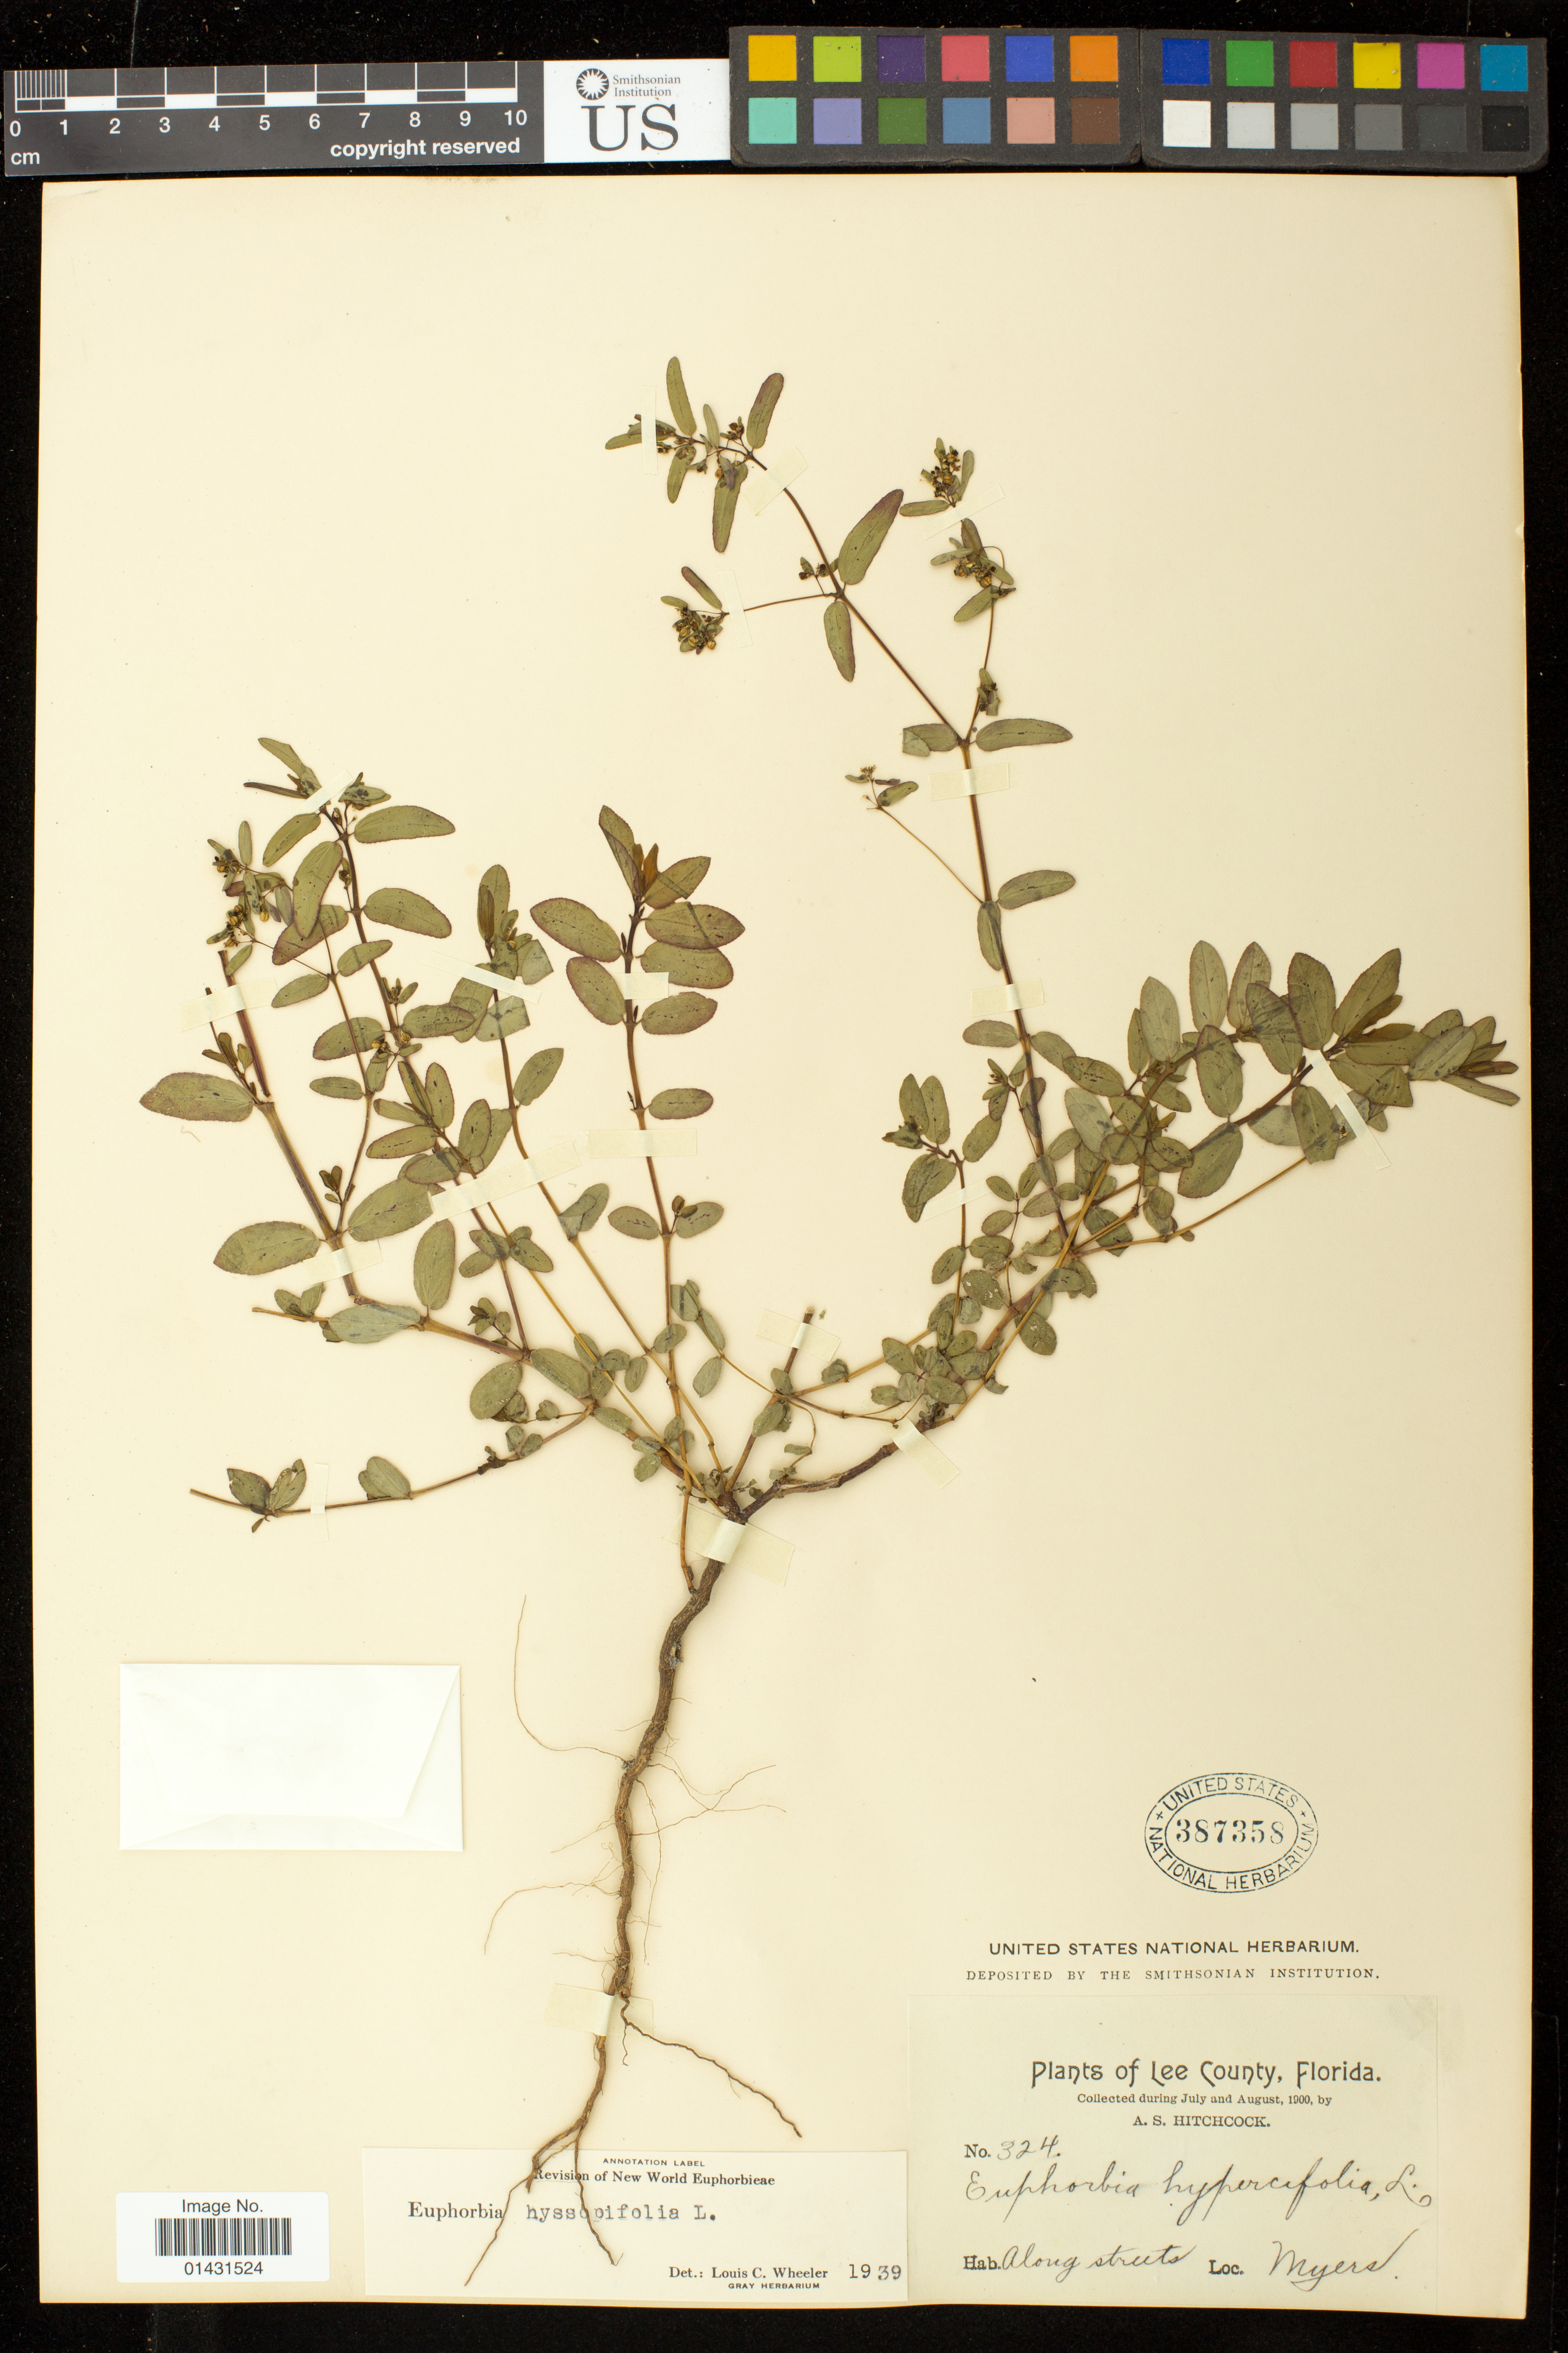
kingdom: Plantae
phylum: Tracheophyta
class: Magnoliopsida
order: Malpighiales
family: Euphorbiaceae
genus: Euphorbia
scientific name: Euphorbia hyssopifolia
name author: L.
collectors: A. S. Hitchcock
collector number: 324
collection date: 1900-07,1900-08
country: United States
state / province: Florida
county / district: Lee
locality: Myers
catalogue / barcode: US 387358